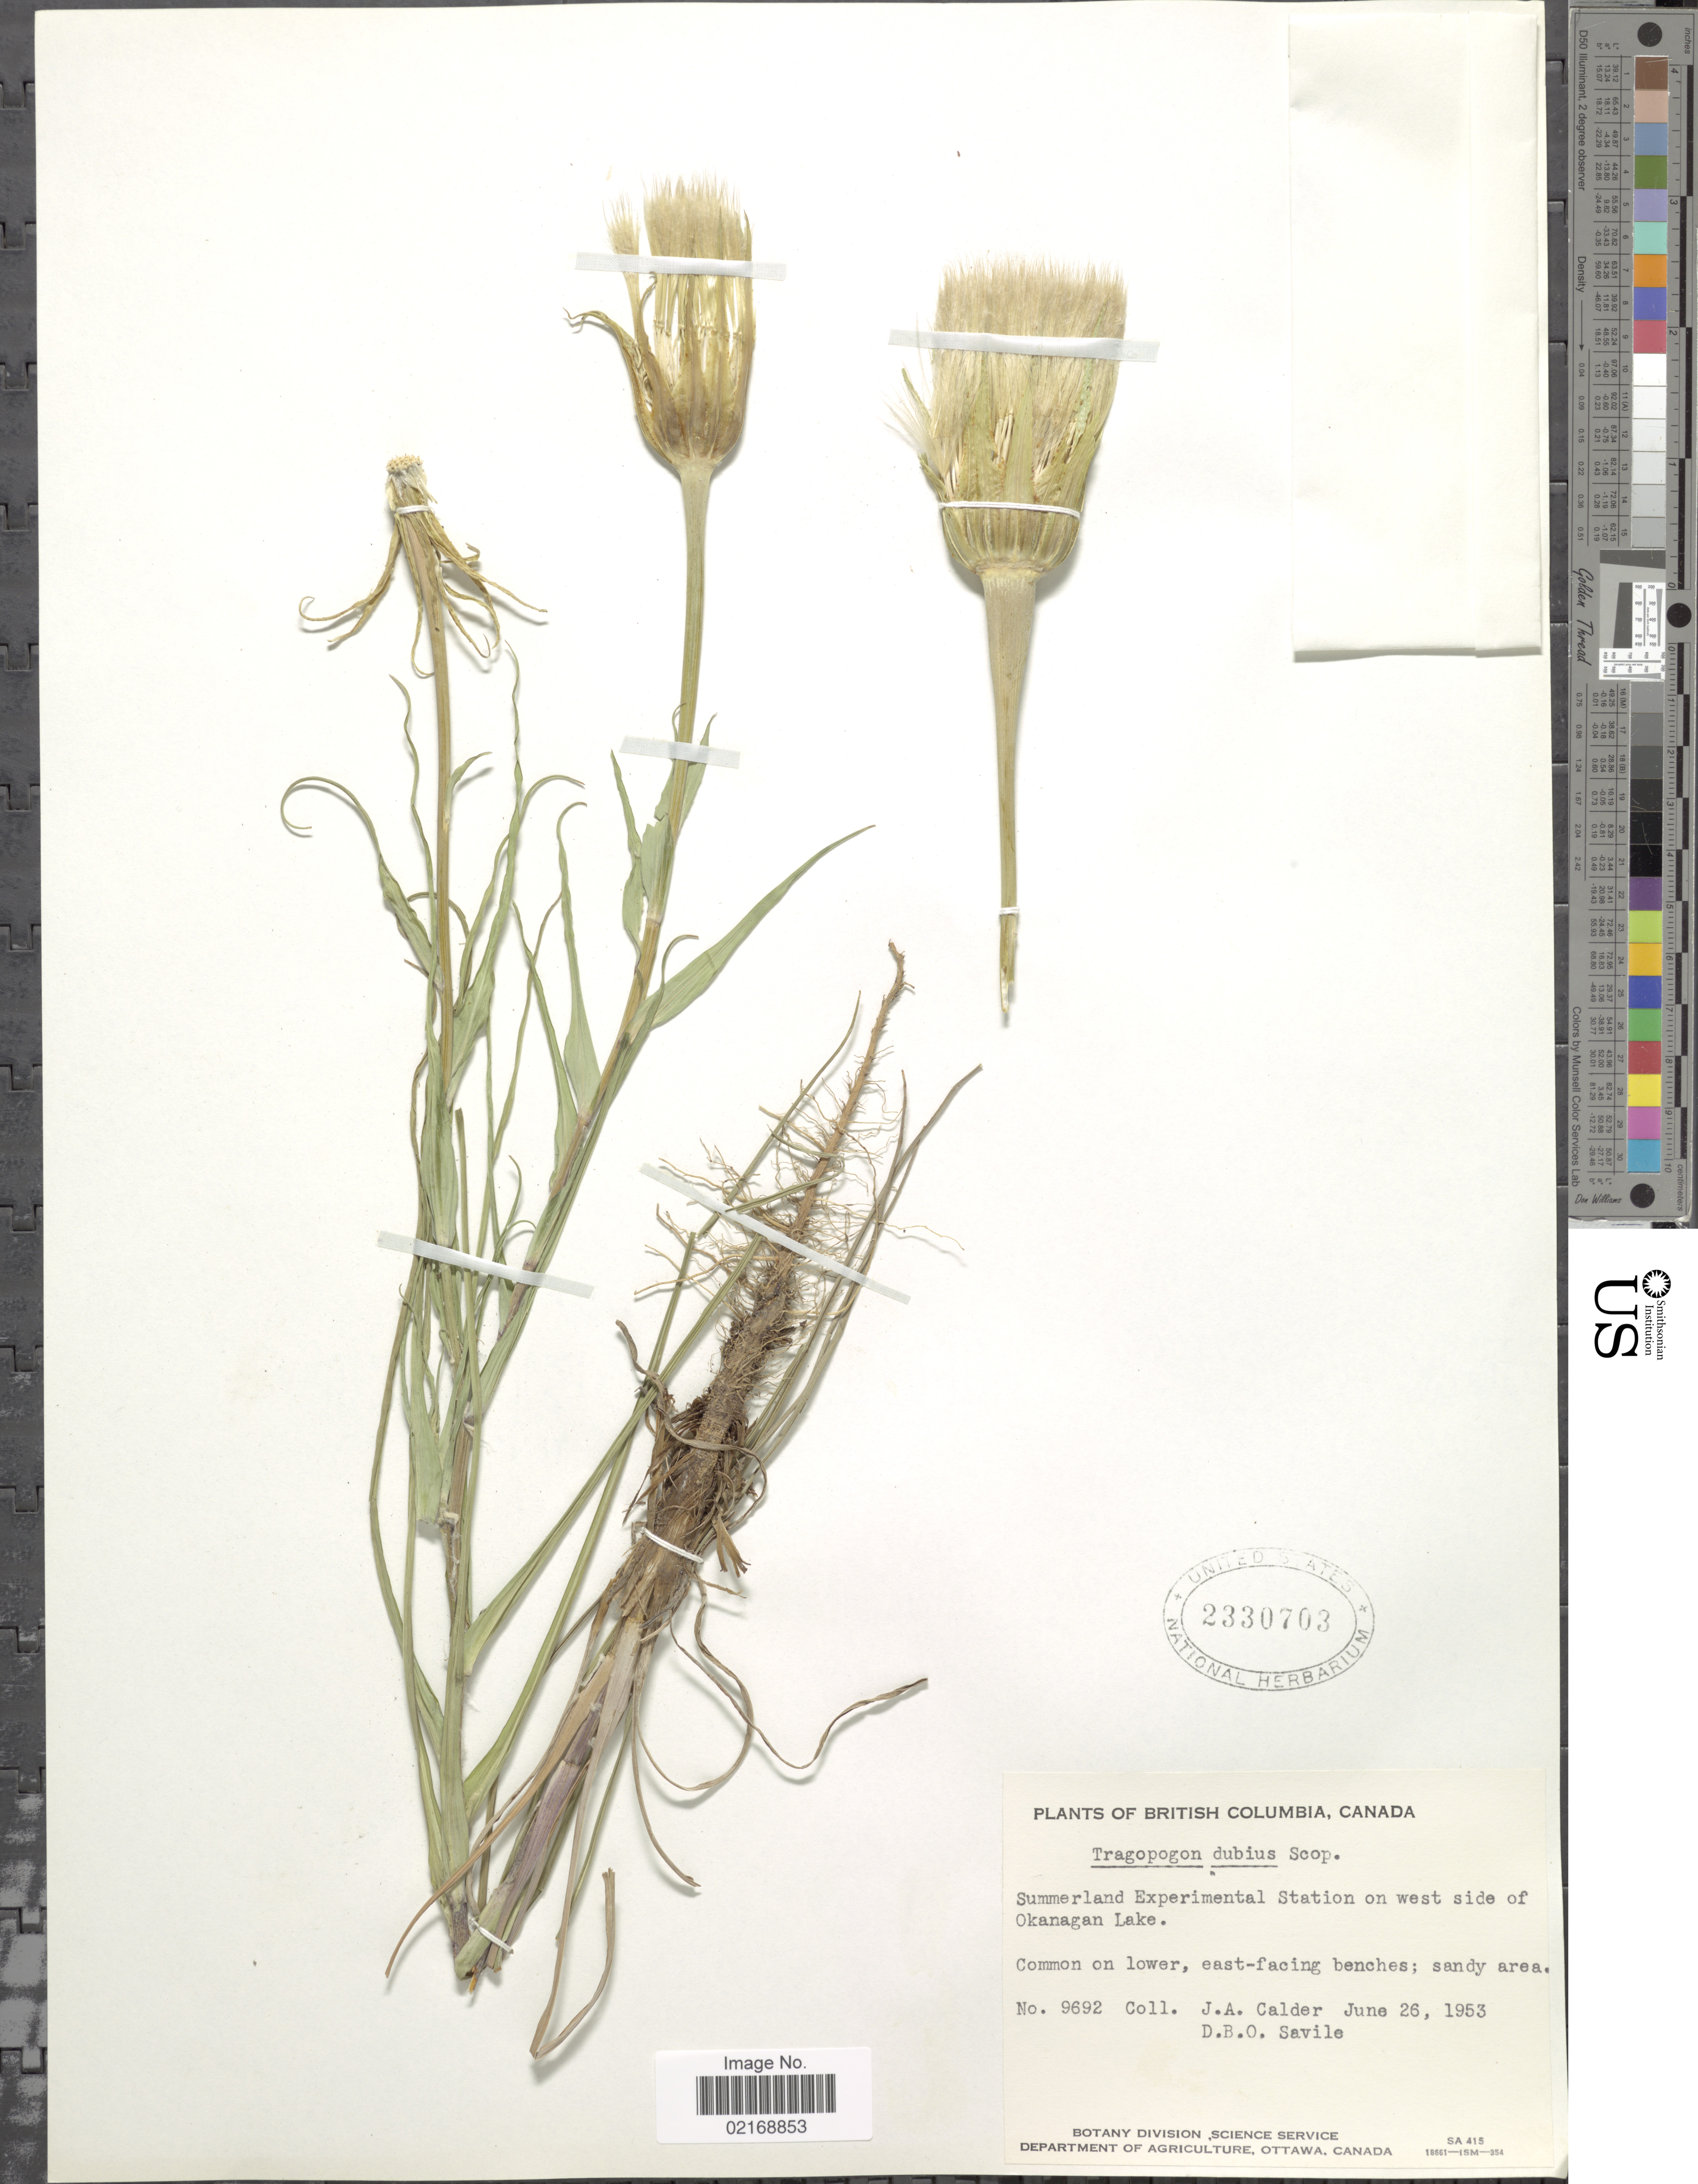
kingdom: Plantae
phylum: Tracheophyta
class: Magnoliopsida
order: Asterales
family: Asteraceae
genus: Tragopogon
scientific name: Tragopogon dubius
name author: Scop.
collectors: J. A. Calder & D. Savile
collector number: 9692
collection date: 1953-06-26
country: Canada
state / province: British Columbia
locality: Summerland Experimental Station on west side of Okanagan Lake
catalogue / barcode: US 2330703